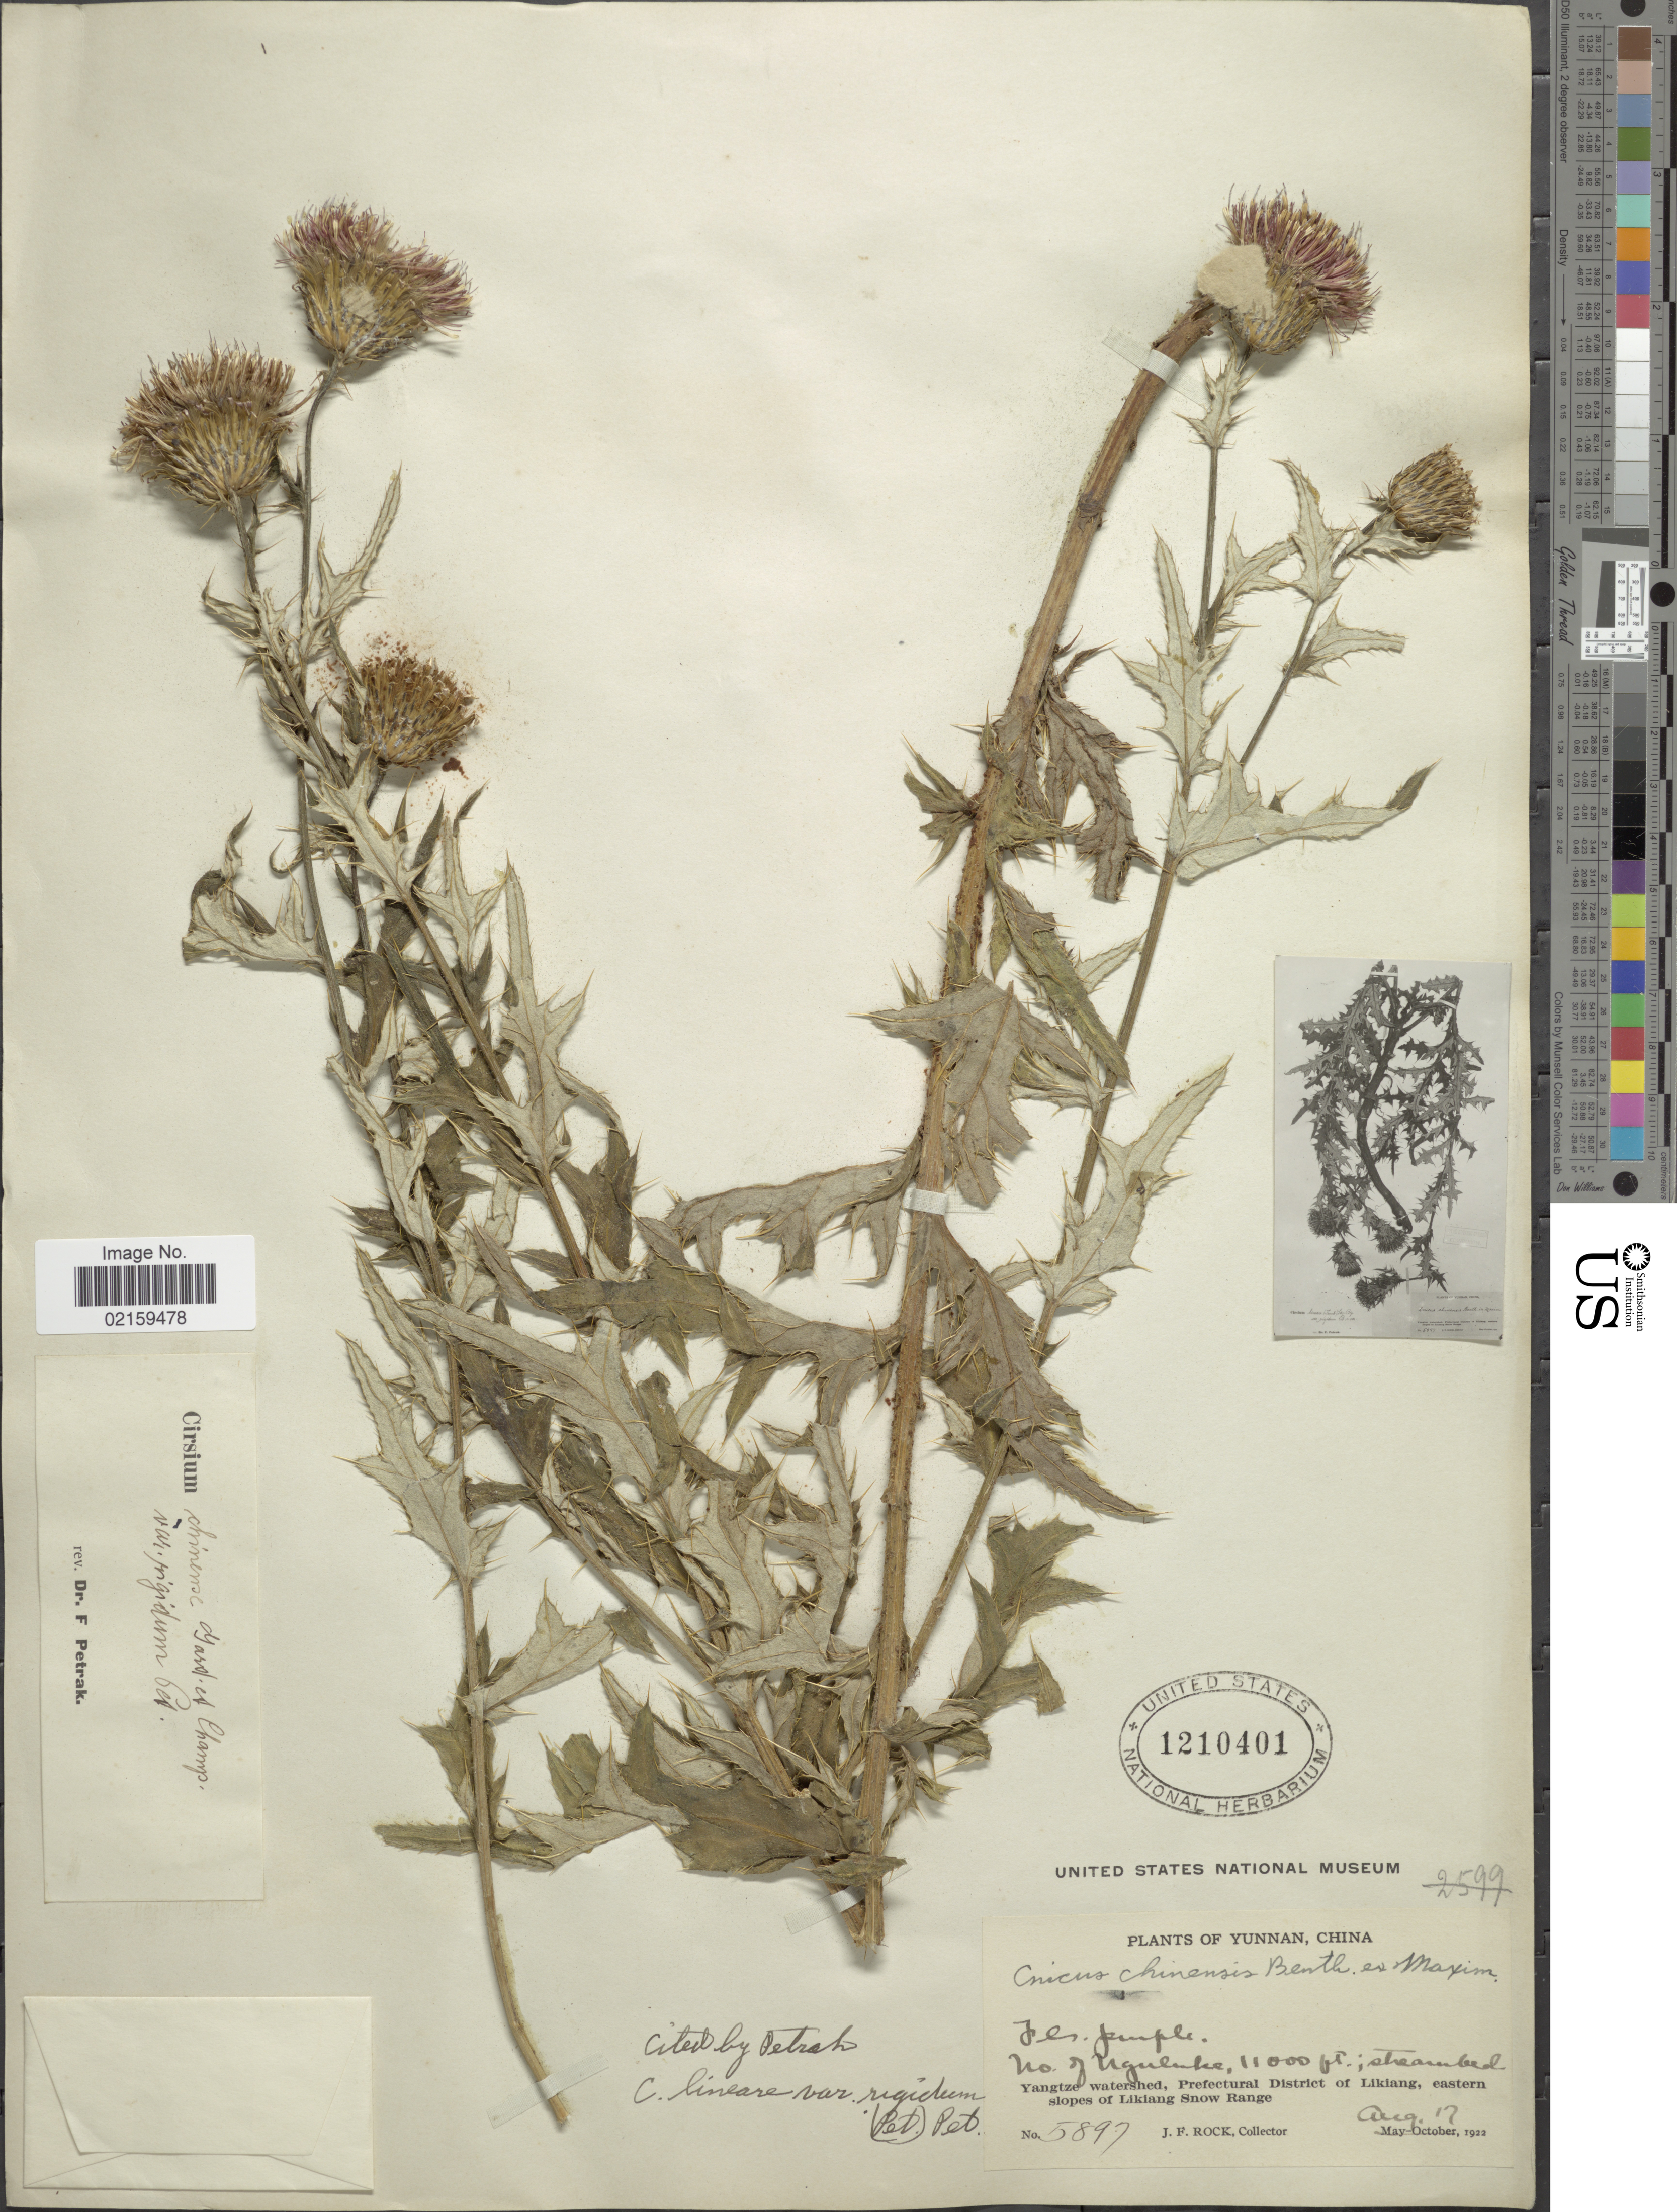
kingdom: Plantae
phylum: Tracheophyta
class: Magnoliopsida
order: Asterales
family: Asteraceae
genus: Cirsium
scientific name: Cirsium lineare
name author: (Thunb.) Sch. Bip.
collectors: J. Rock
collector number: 5897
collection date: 1922-08-17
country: China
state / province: Yunnan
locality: Yunnan. Yangtze watershed, Prefectural District of Likian, eastern slopes of Likiang Snow Range. No. of Nguluhe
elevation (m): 3353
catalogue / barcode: US 1210401